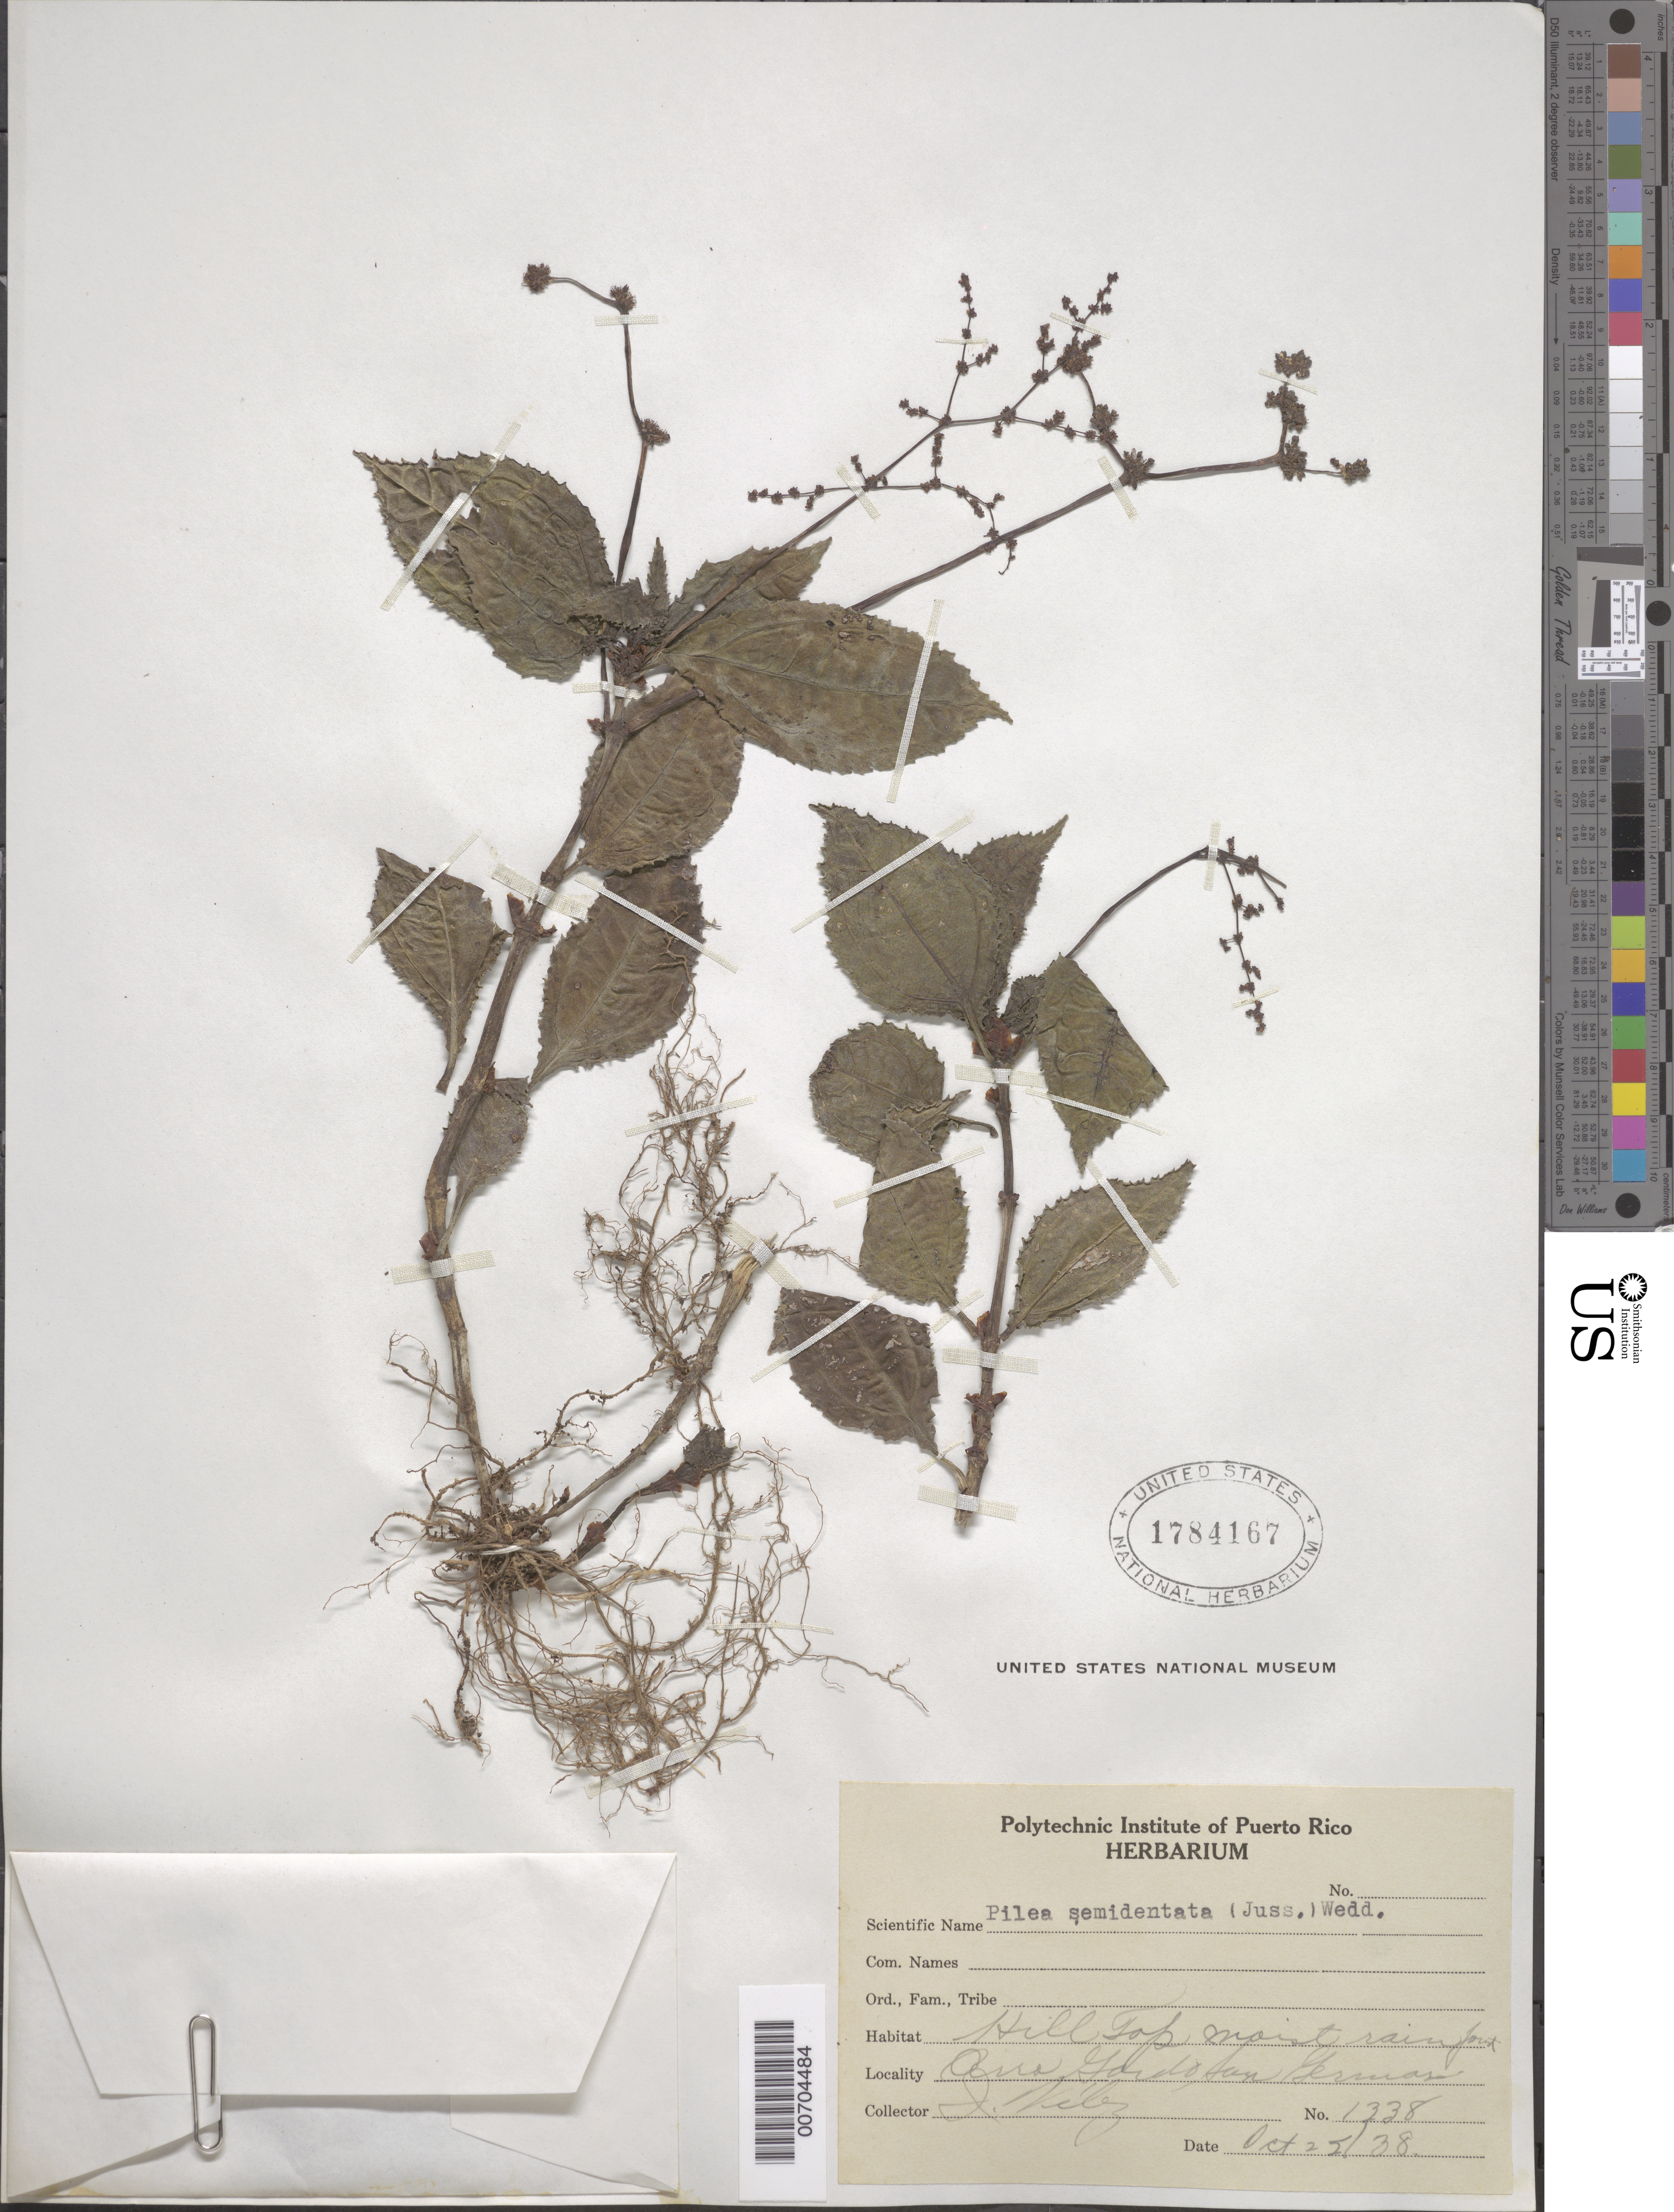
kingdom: Plantae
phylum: Tracheophyta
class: Magnoliopsida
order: Rosales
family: Urticaceae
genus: Pilea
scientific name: Pilea semidentata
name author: (Juss. ex Poir.) Wedd.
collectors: I. Vélez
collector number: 1338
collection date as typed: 25 Oct 1938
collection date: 1938-10-25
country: Puerto Rico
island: Greater Antilles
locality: Cerro Gaordo, San German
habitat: Hill top moist rainforest.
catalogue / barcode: US 1784167